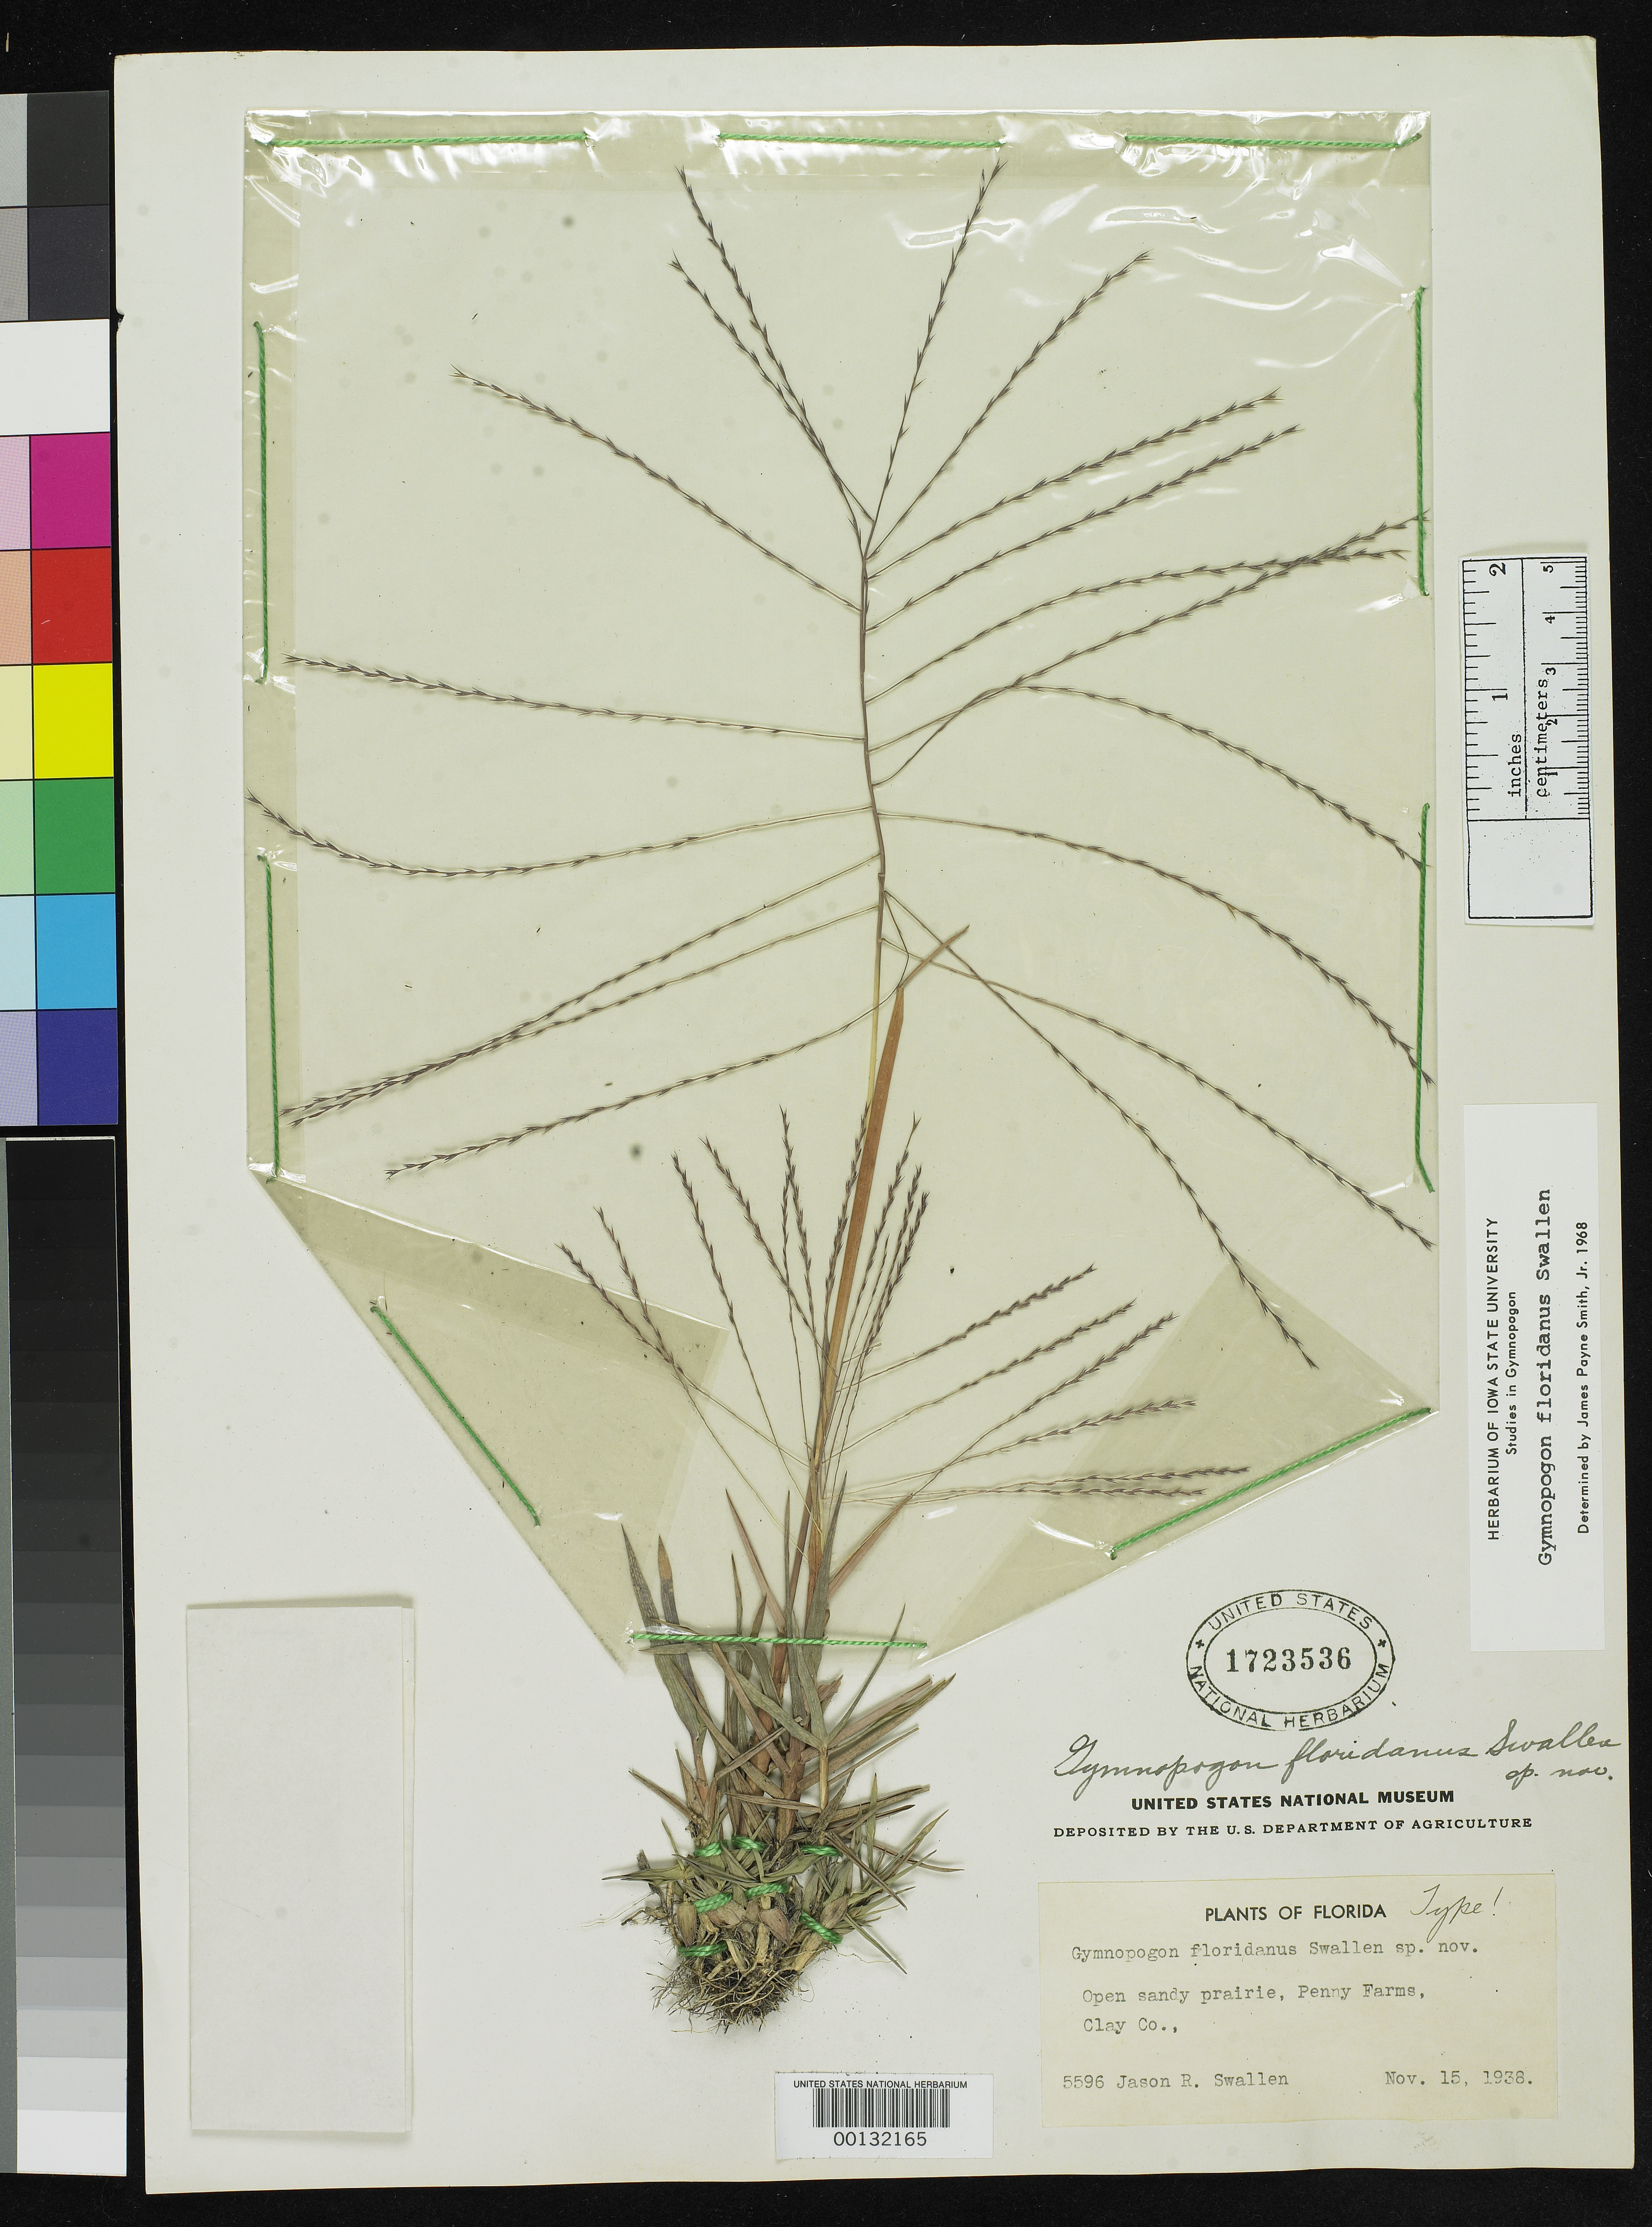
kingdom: Plantae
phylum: Tracheophyta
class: Liliopsida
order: Poales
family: Poaceae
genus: Gymnopogon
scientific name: Gymnopogon floridanus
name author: Swallen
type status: Holotype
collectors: J. R. Swallen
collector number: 5596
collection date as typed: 15 Nov 1938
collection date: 1938-11-15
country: United States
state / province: Florida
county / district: Clay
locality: Penny Farms.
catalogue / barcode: US 1723536